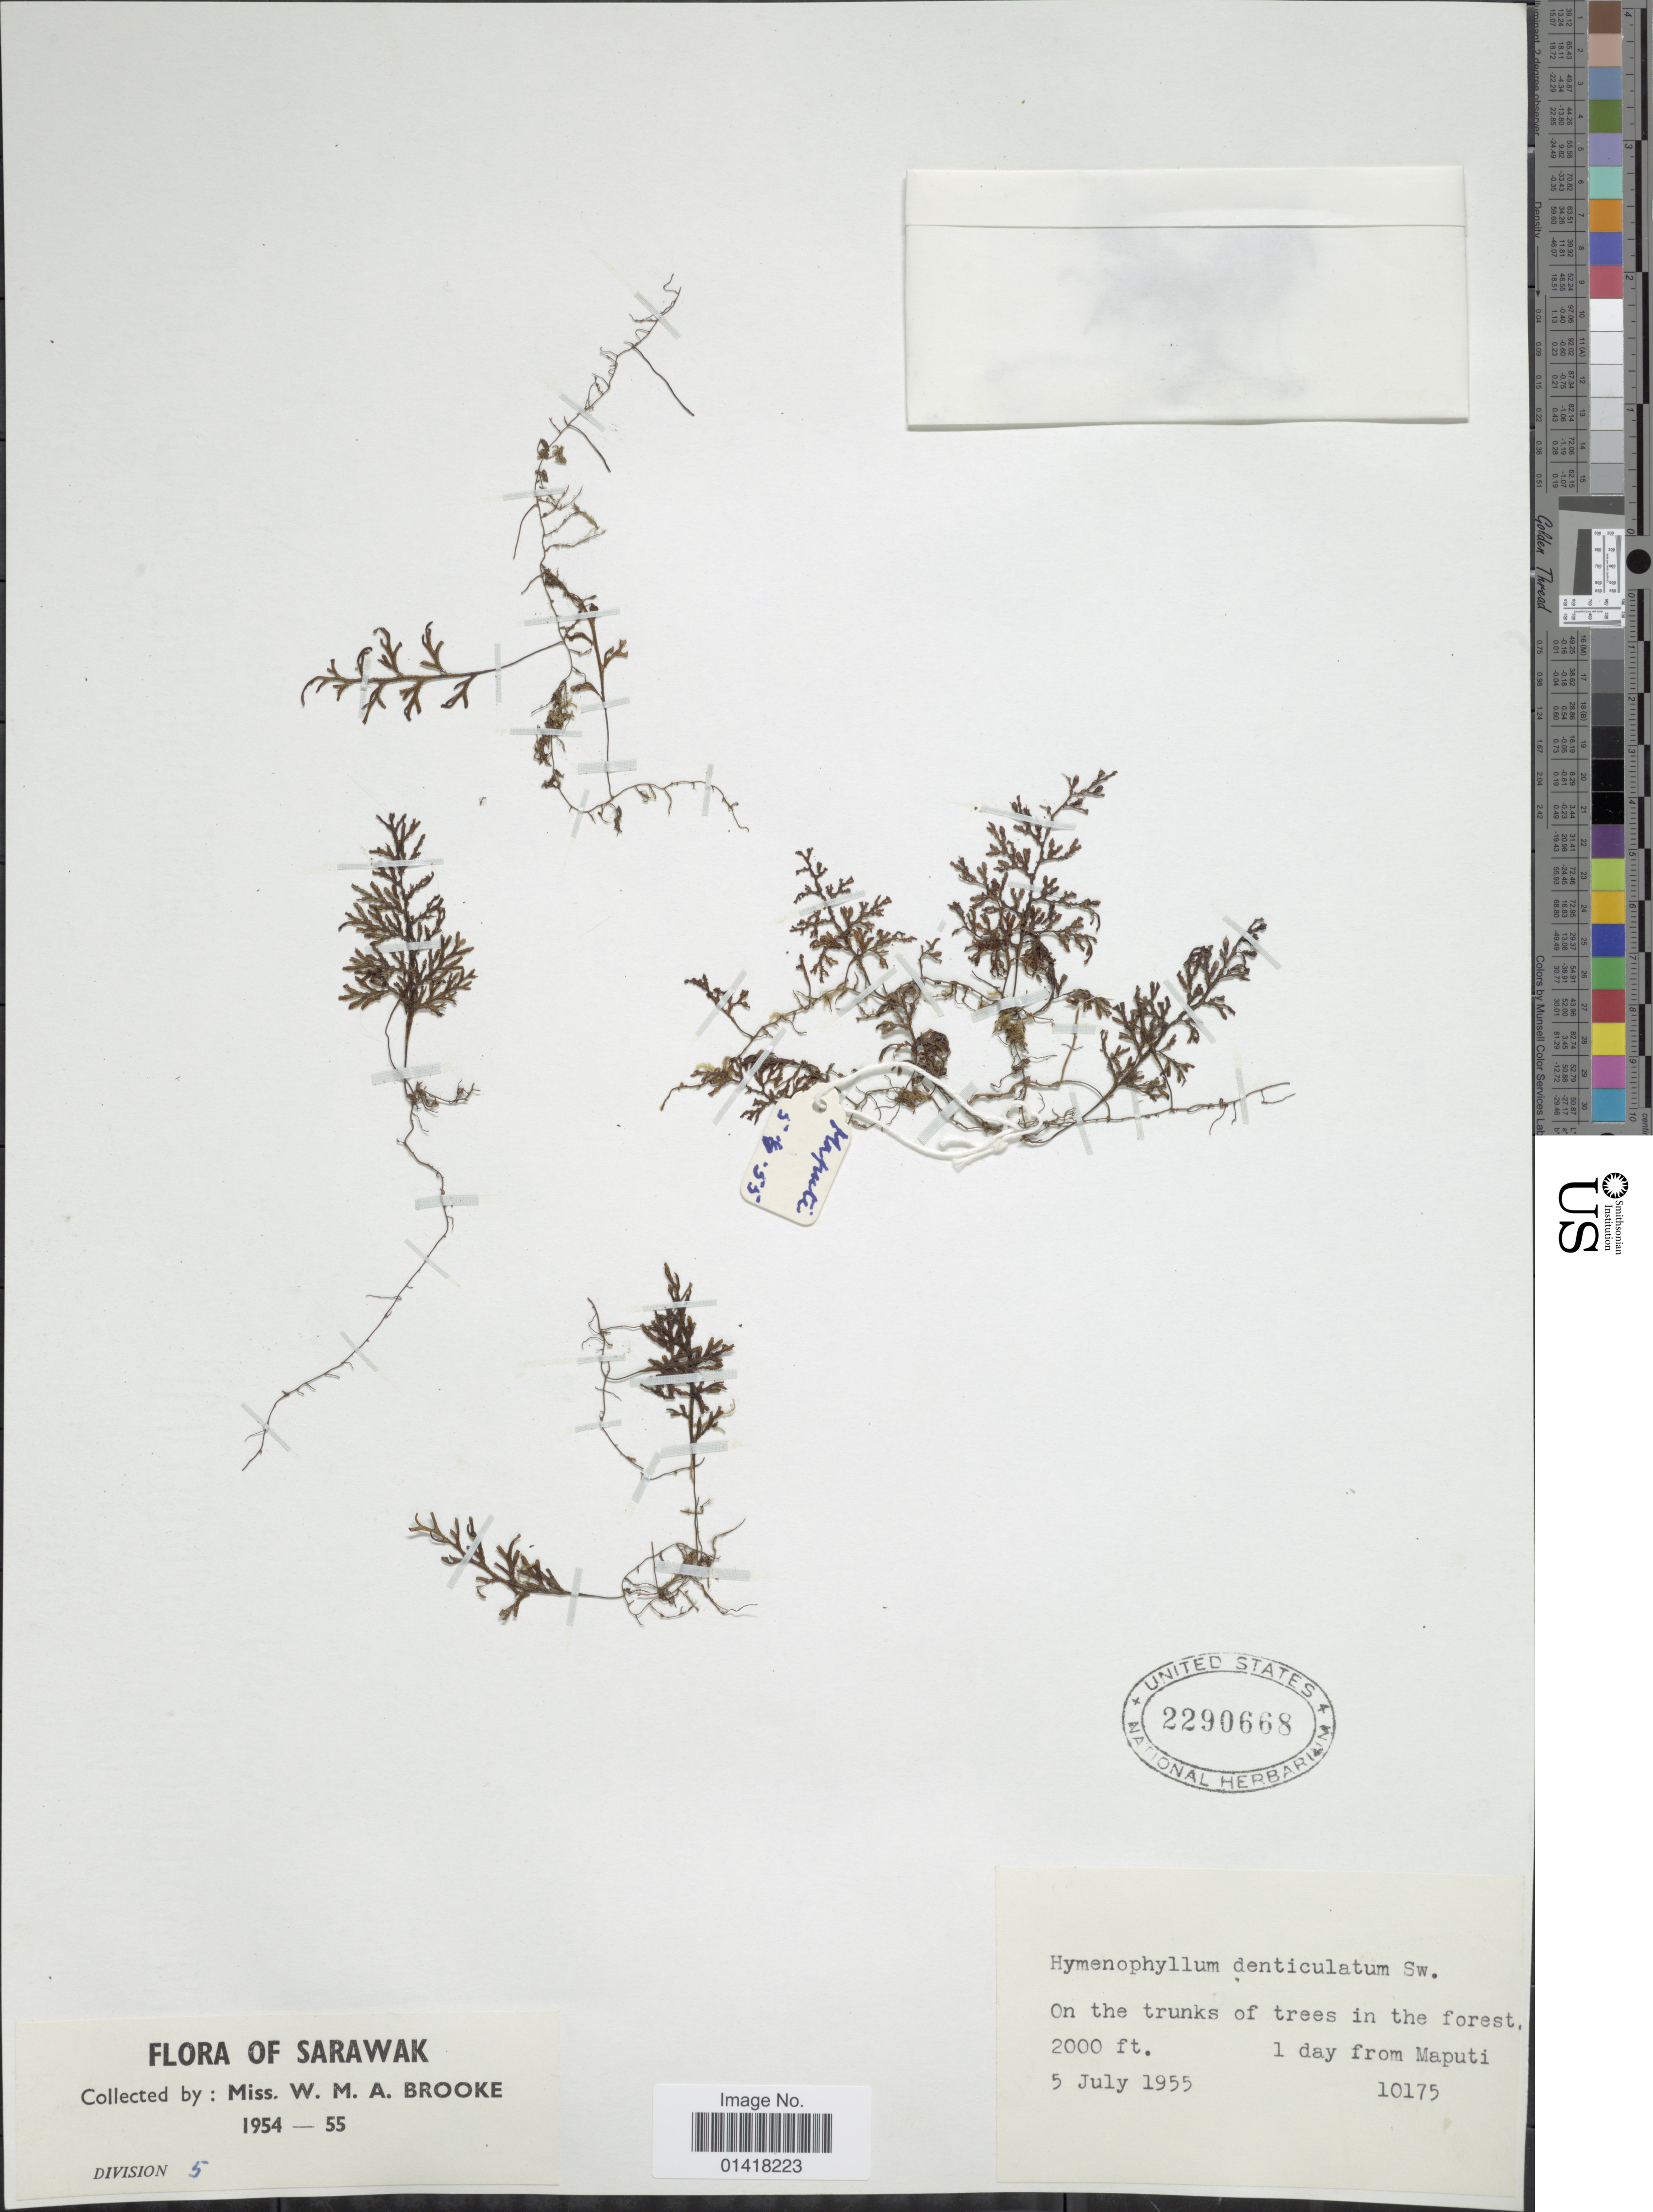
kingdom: Plantae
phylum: Tracheophyta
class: Polypodiopsida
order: Hymenophyllales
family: Hymenophyllaceae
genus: Hymenophyllum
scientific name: Hymenophyllum denticulatum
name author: Sw.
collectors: W. Brooke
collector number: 10175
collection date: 1955-07-05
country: Malaysia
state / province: Sarawak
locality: On the trunks of trees in the forest. day from Maputi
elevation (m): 610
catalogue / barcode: US 2290668